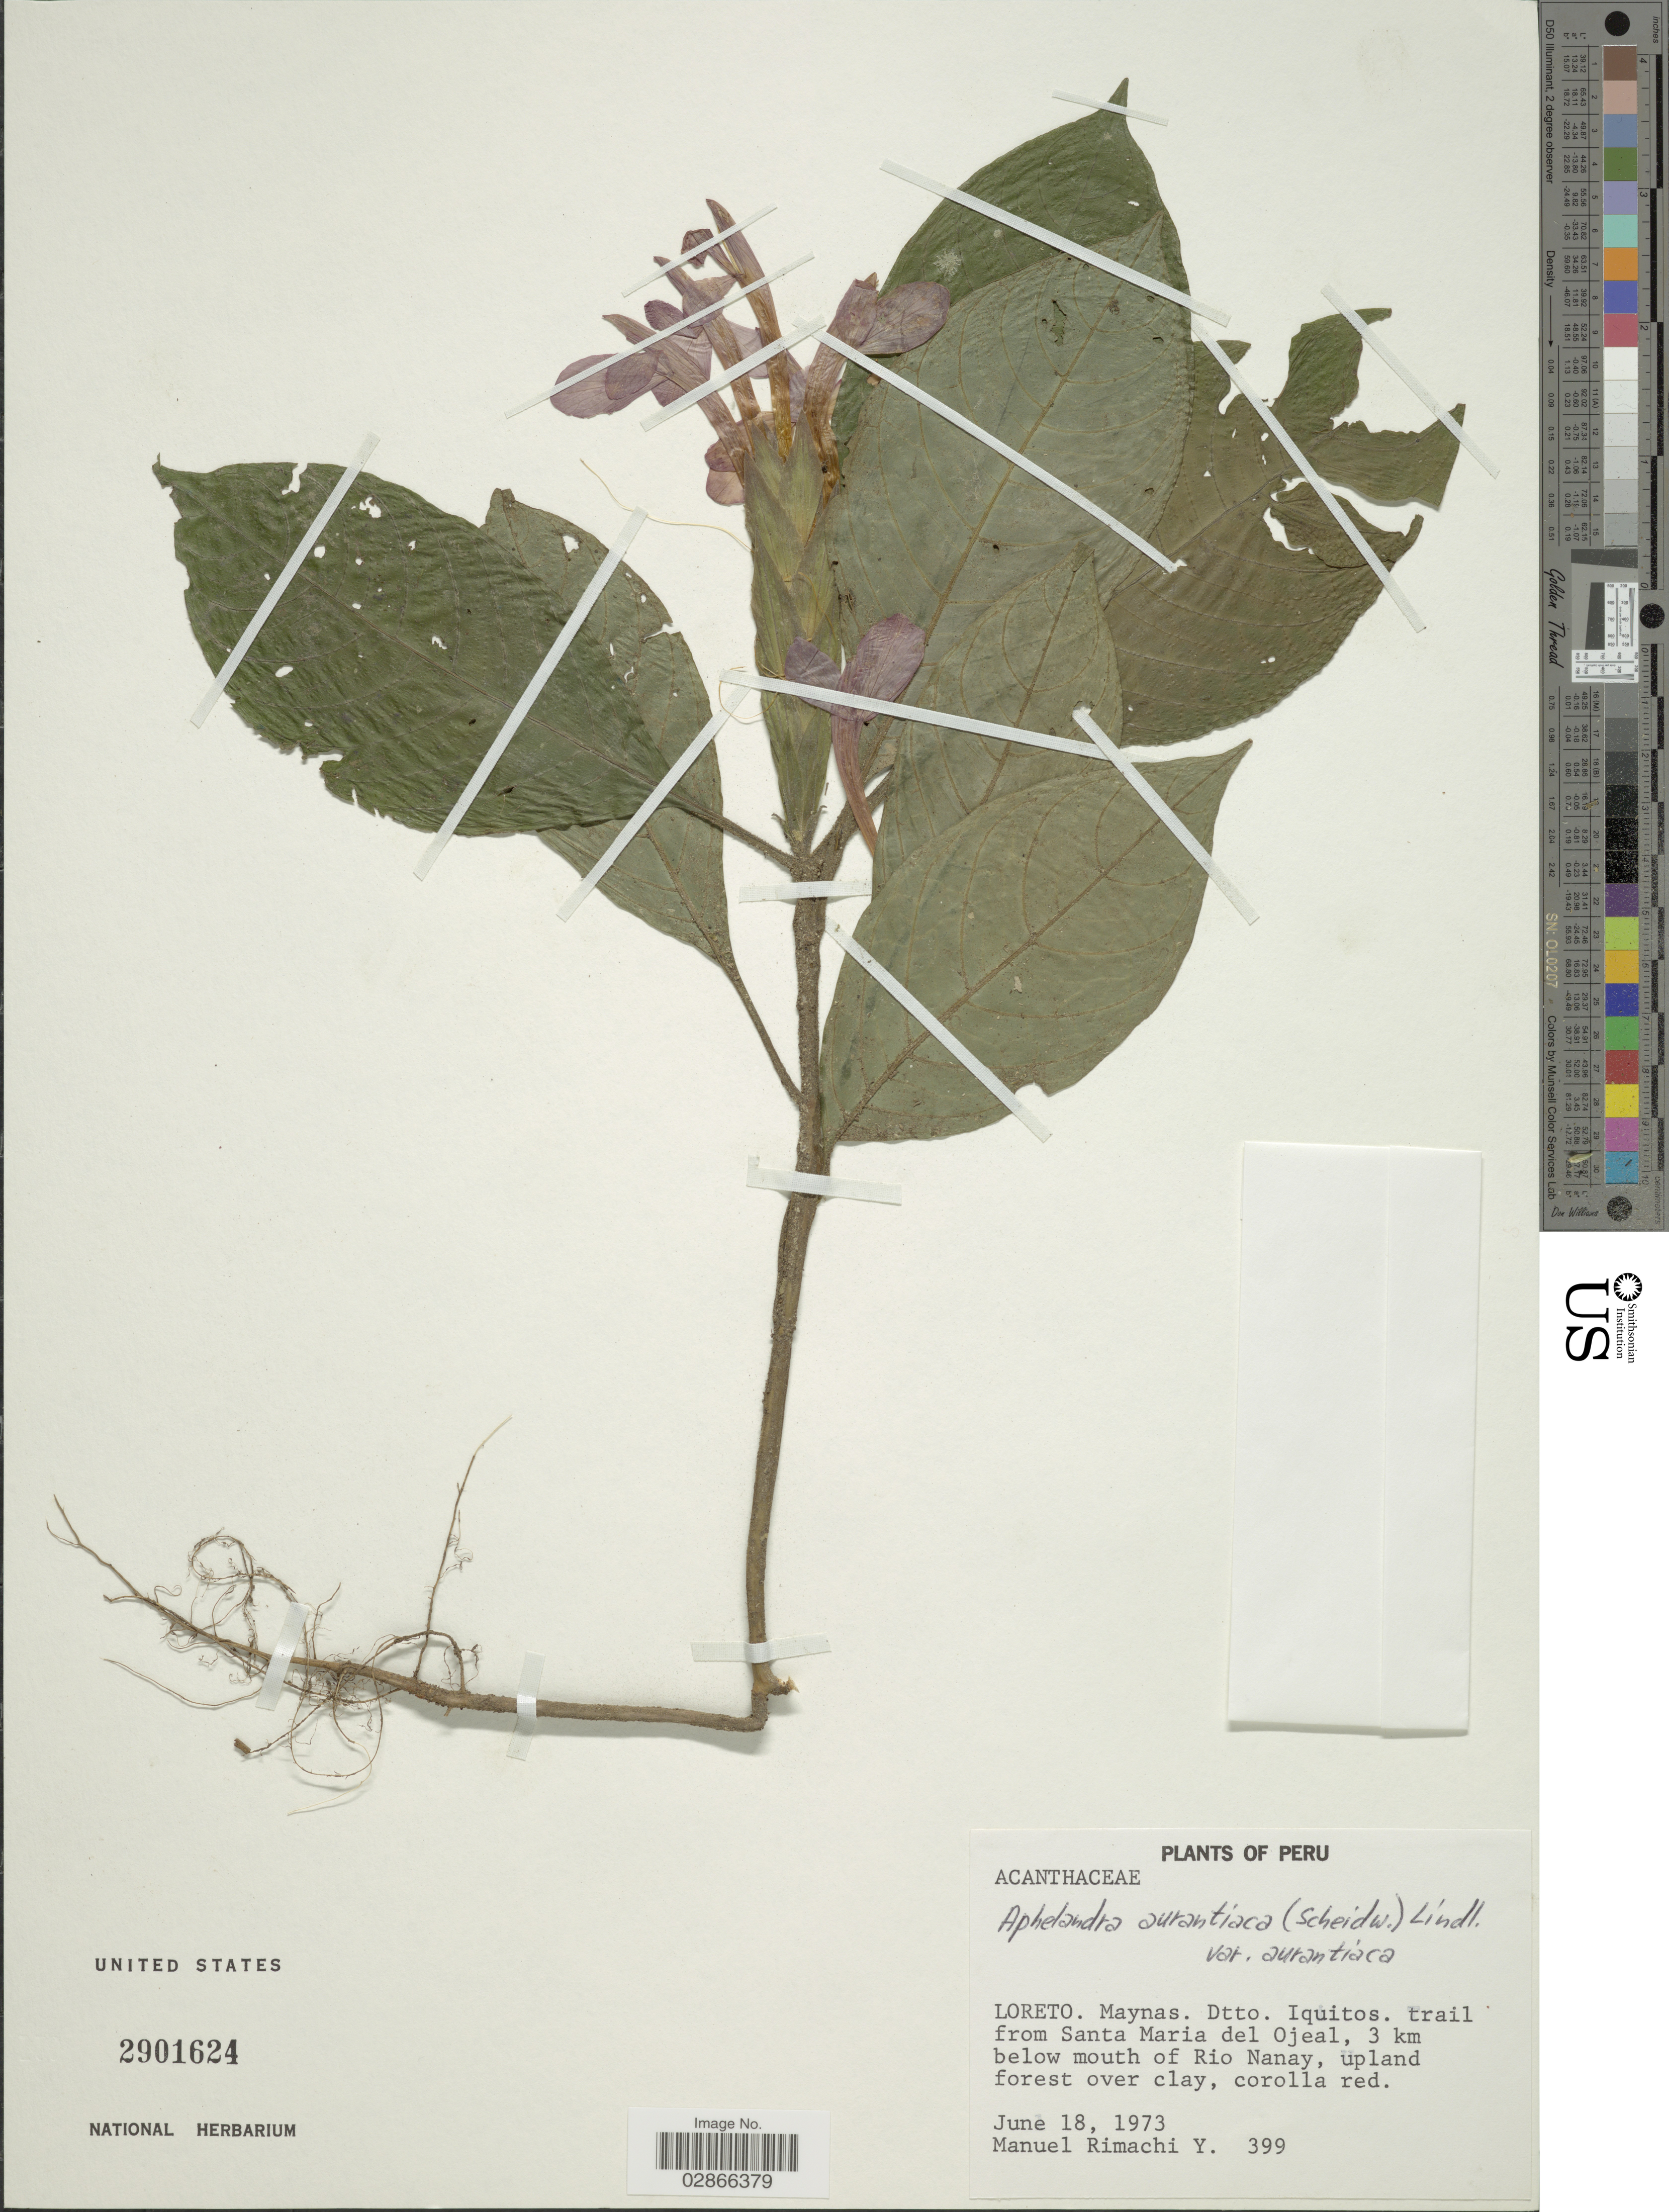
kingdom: Plantae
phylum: Tracheophyta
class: Magnoliopsida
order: Lamiales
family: Acanthaceae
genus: Aphelandra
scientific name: Aphelandra aurantiaca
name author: (Scheidw.) Lindl.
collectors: M. Rimachi Y.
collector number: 399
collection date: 1973-06-18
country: Peru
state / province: Loreto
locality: Maynas. Dtto. Iquitos. trail from Santa Maria del Ojeal, 3 km below mouth of Rio Nanay.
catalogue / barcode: US 2901624